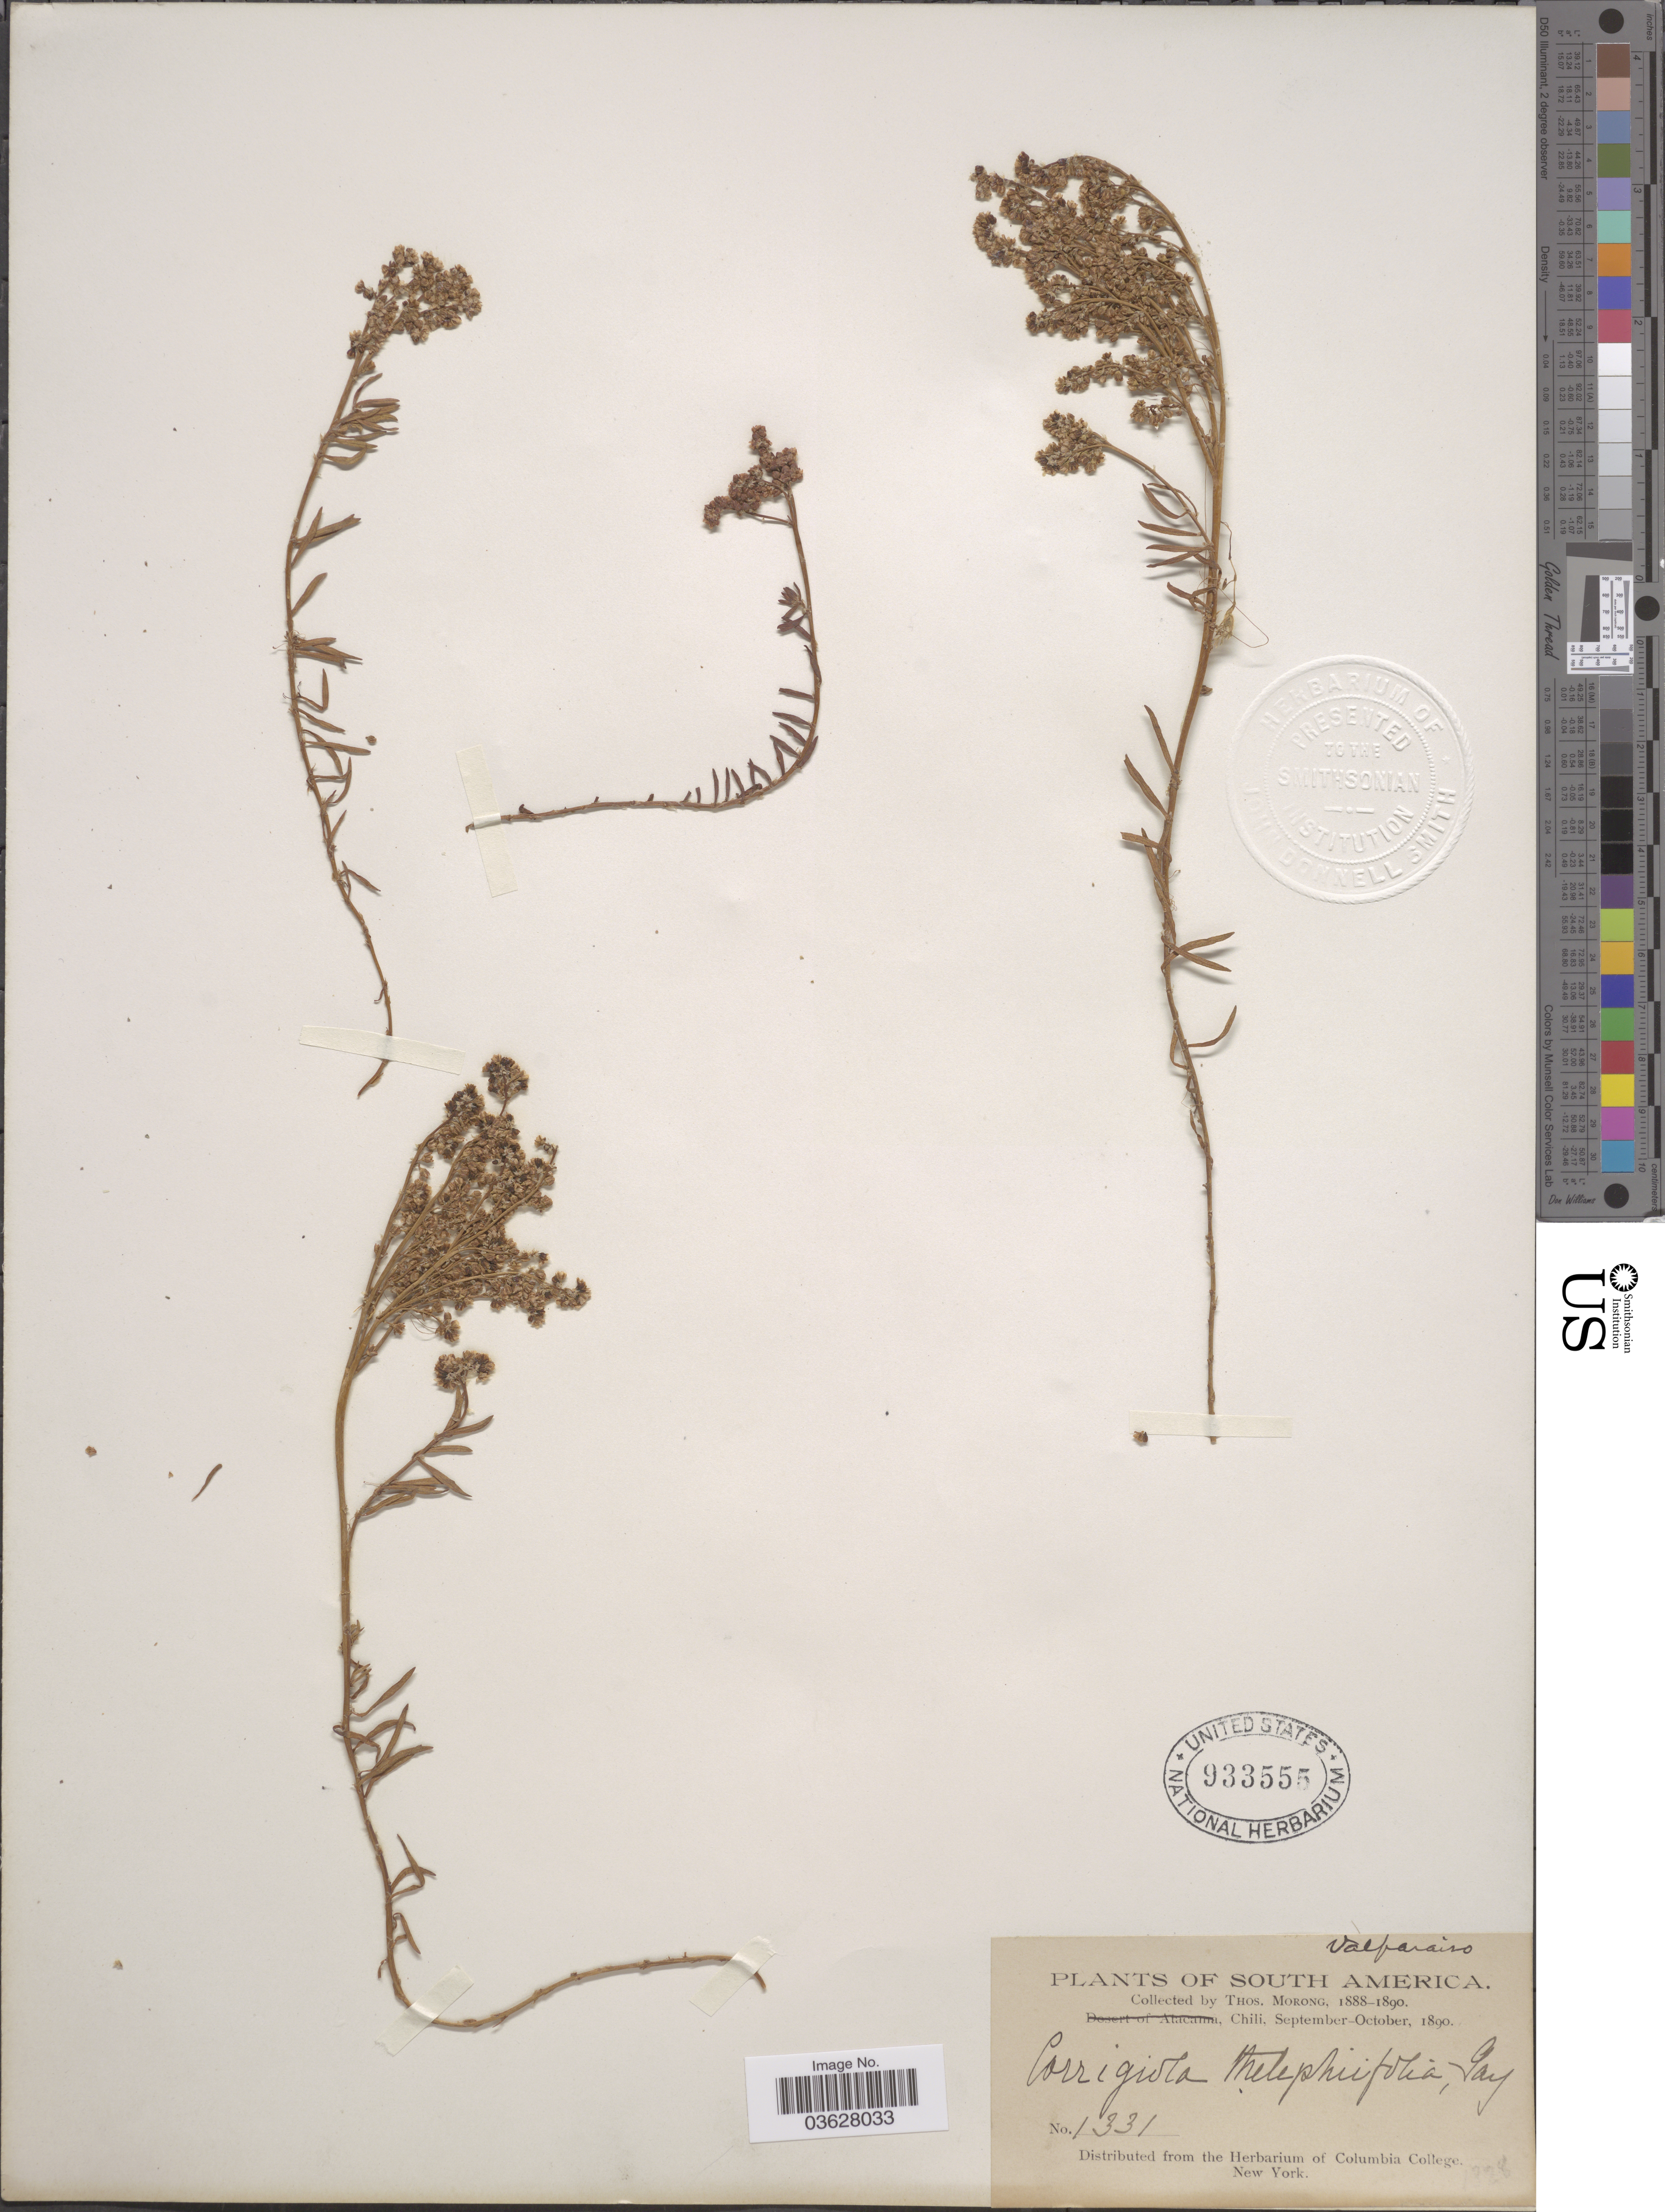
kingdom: Plantae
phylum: Tracheophyta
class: Magnoliopsida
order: Caryophyllales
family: Caryophyllaceae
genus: Corrigiola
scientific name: Corrigiola telephiifolia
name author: Pourr.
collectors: ex herb. T. Morong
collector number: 1331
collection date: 1890-09/1890-10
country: Chile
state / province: Valparaíso (V)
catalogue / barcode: US 933555